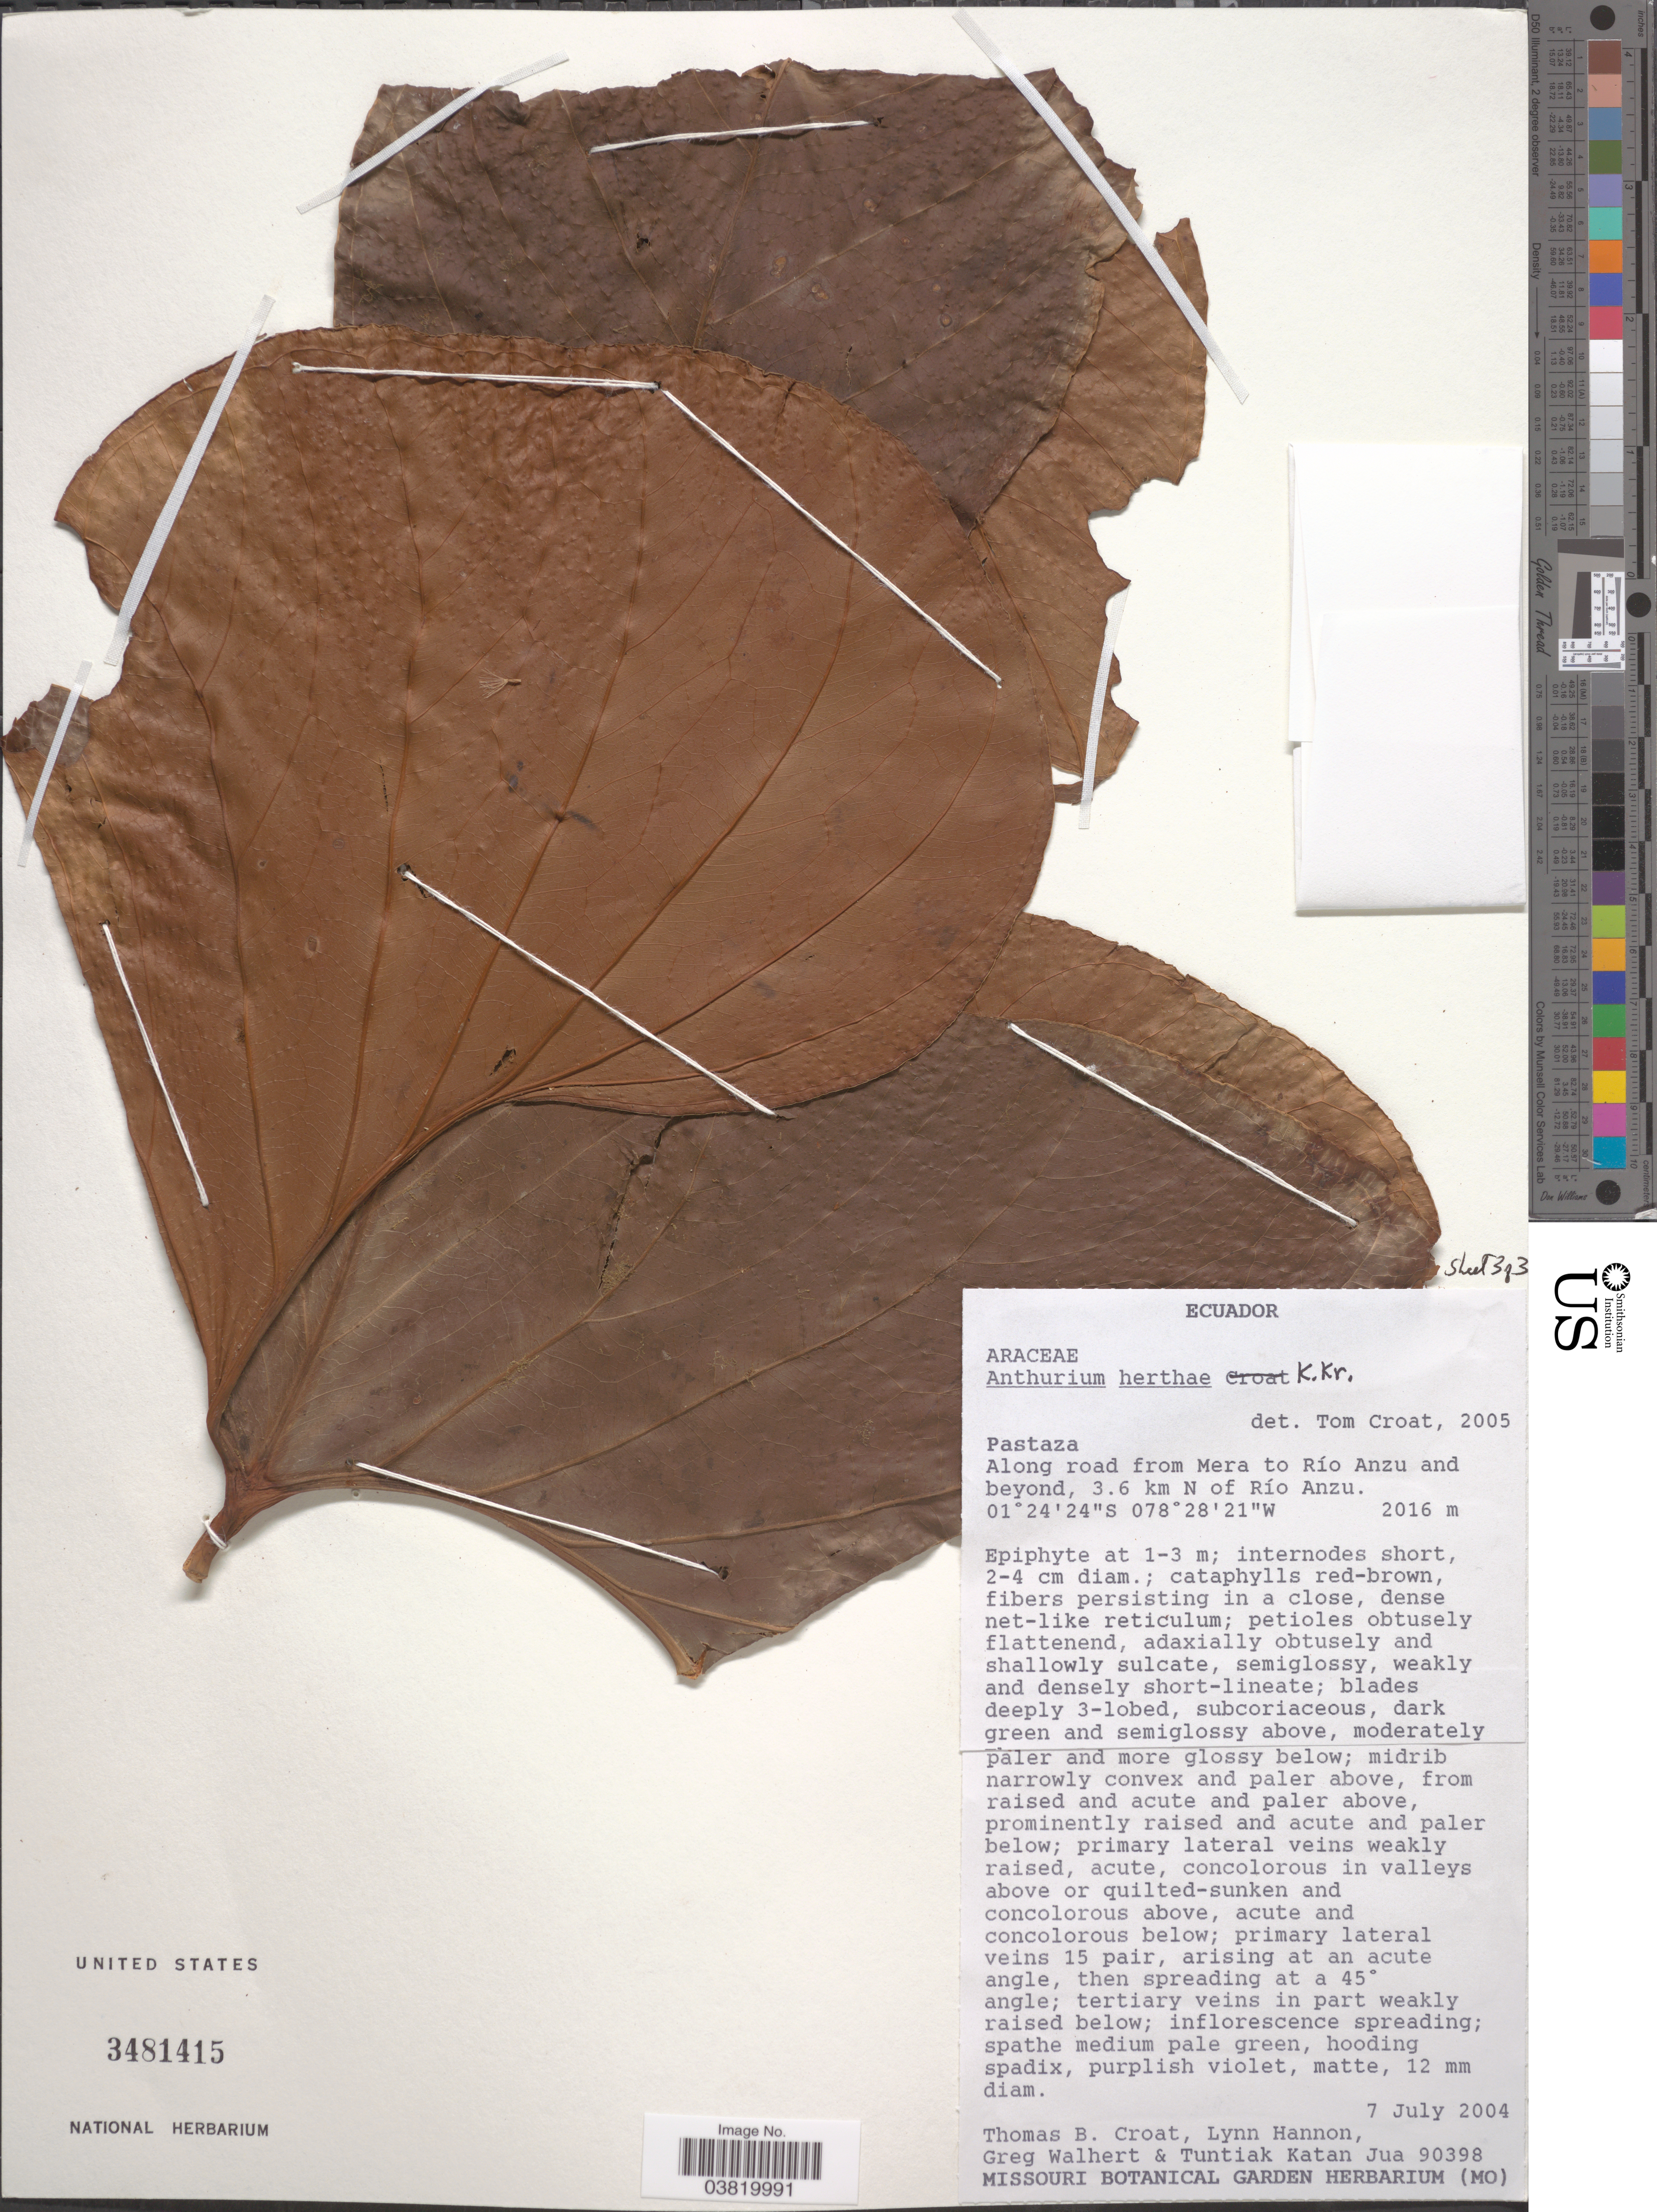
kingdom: Plantae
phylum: Tracheophyta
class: Liliopsida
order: Alismatales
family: Araceae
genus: Anthurium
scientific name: Anthurium herthae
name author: K. Krause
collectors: T. B. Croat, L. Hannon, G. Walhert & T. Katan Jua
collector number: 90398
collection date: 2004-07-07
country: Ecuador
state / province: Pastaza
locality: Along road from Mera to Río Anzu and beyond, 3.6 km N of Río Anzu.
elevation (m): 2016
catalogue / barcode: US 3481415